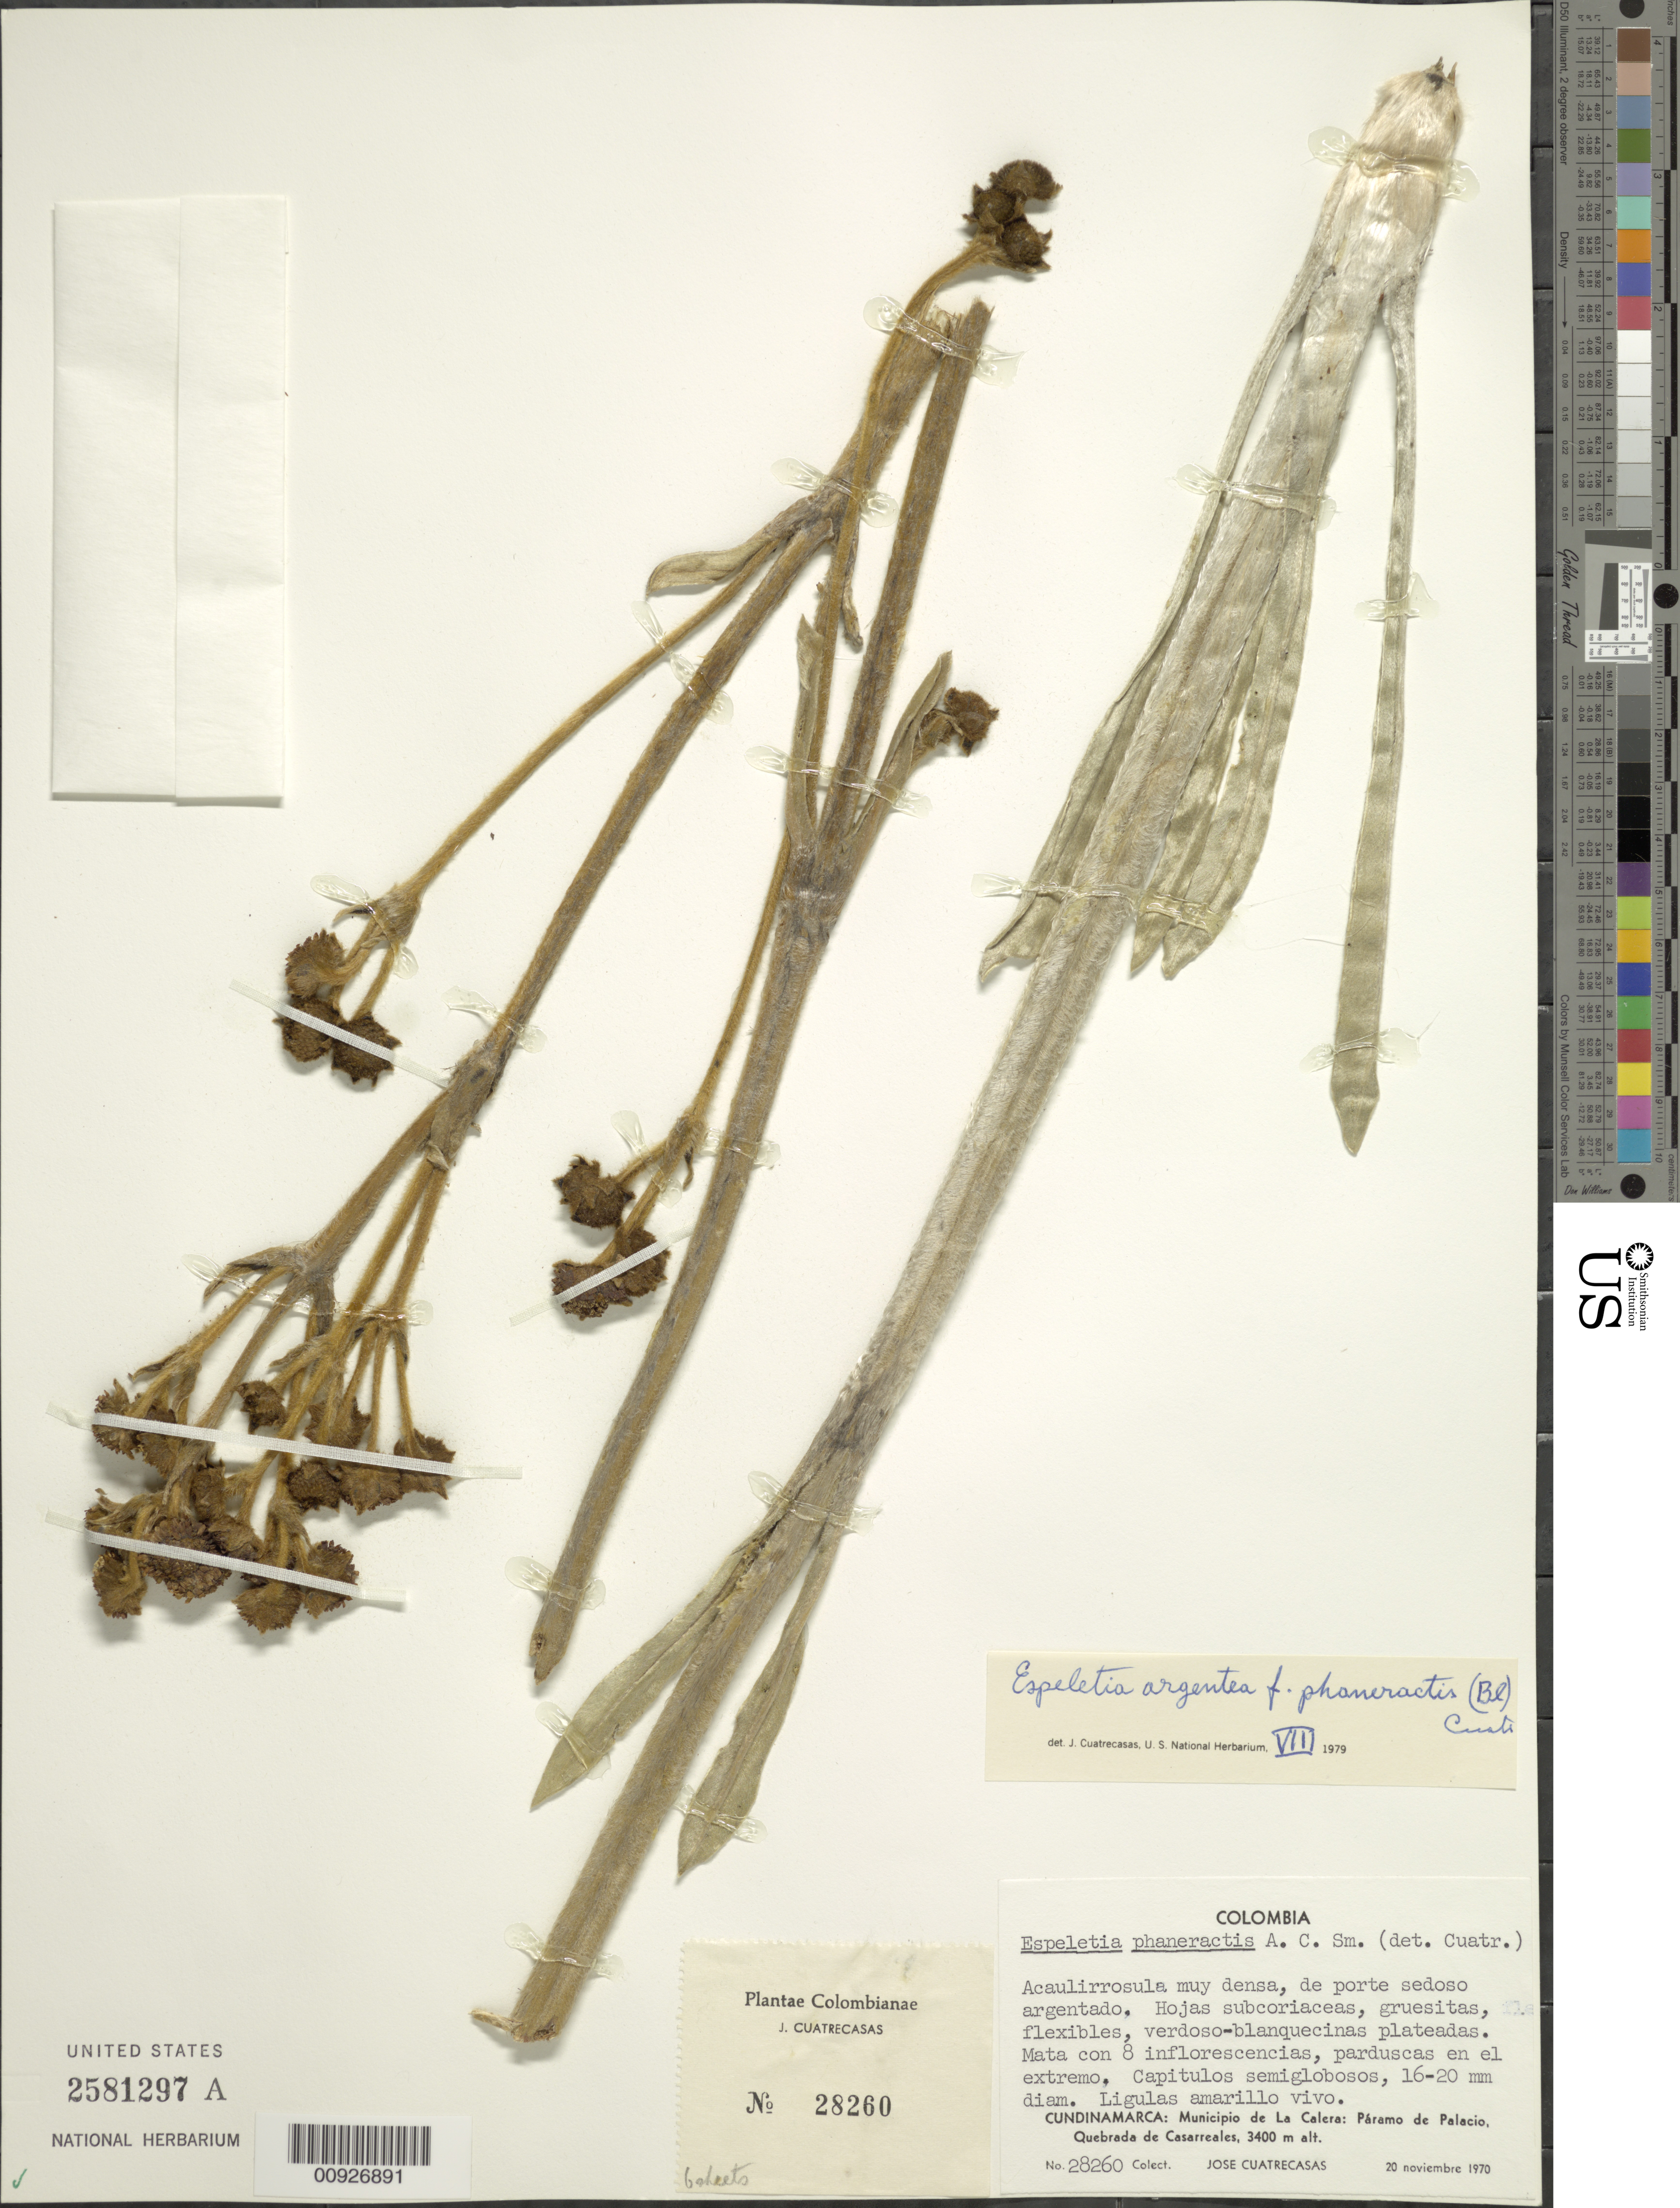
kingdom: Plantae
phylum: Tracheophyta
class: Magnoliopsida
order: Asterales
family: Asteraceae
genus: Espeletia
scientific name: Espeletia argentea f. phaneractis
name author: (S.F. Blake) Cuatrec.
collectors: J. Cuatrecasas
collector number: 28260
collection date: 1970-11-20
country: Colombia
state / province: Cundinamarca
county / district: M. de La Calera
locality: Paramo de Palacio. Quebrada de Casarreales.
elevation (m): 3400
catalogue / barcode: US 2581297A